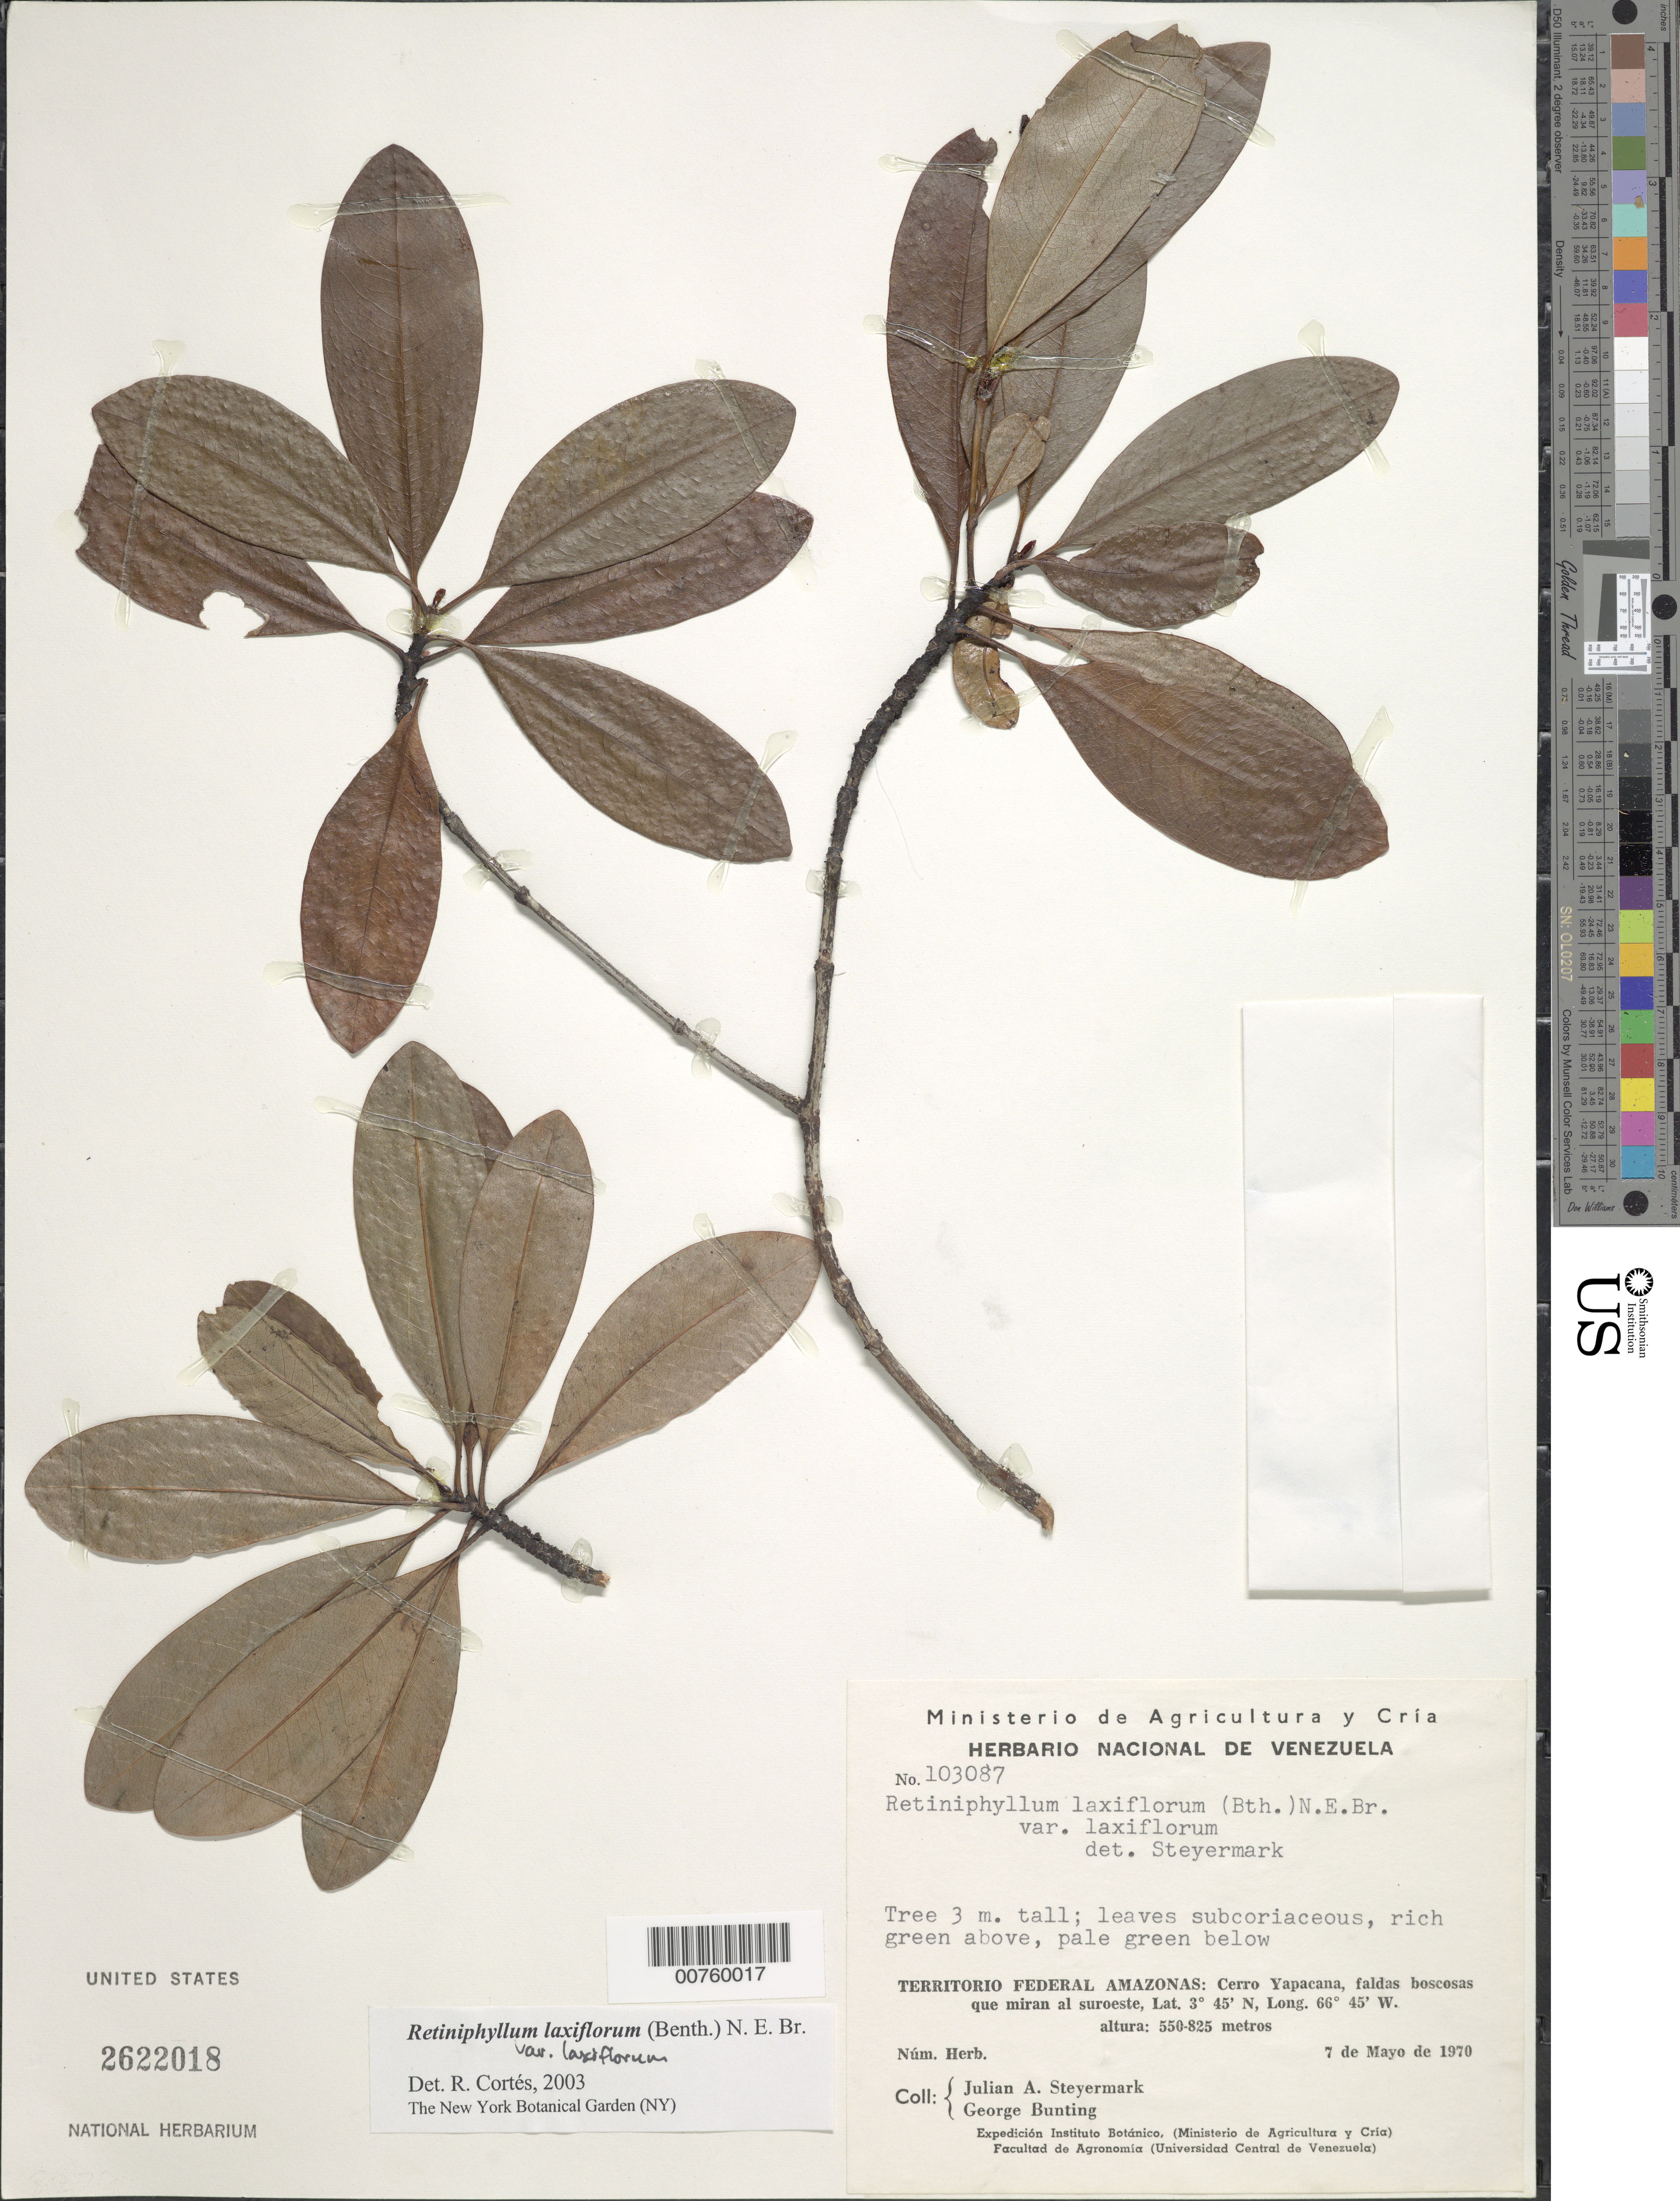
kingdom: Plantae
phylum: Tracheophyta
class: Magnoliopsida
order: Gentianales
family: Rubiaceae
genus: Retiniphyllum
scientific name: Retiniphyllum laxiflorum var. laxiflorum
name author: (Benth.) N.E. Br.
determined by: Cortes R., G.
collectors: J. Steyermark & G. S. Bunting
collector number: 103087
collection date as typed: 7-May-70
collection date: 1970-05-07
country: Venezuela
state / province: Amazonas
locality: Cerro Yapacána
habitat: Faldas boscosas que miran al suroeste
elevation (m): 550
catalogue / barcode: US 2622018